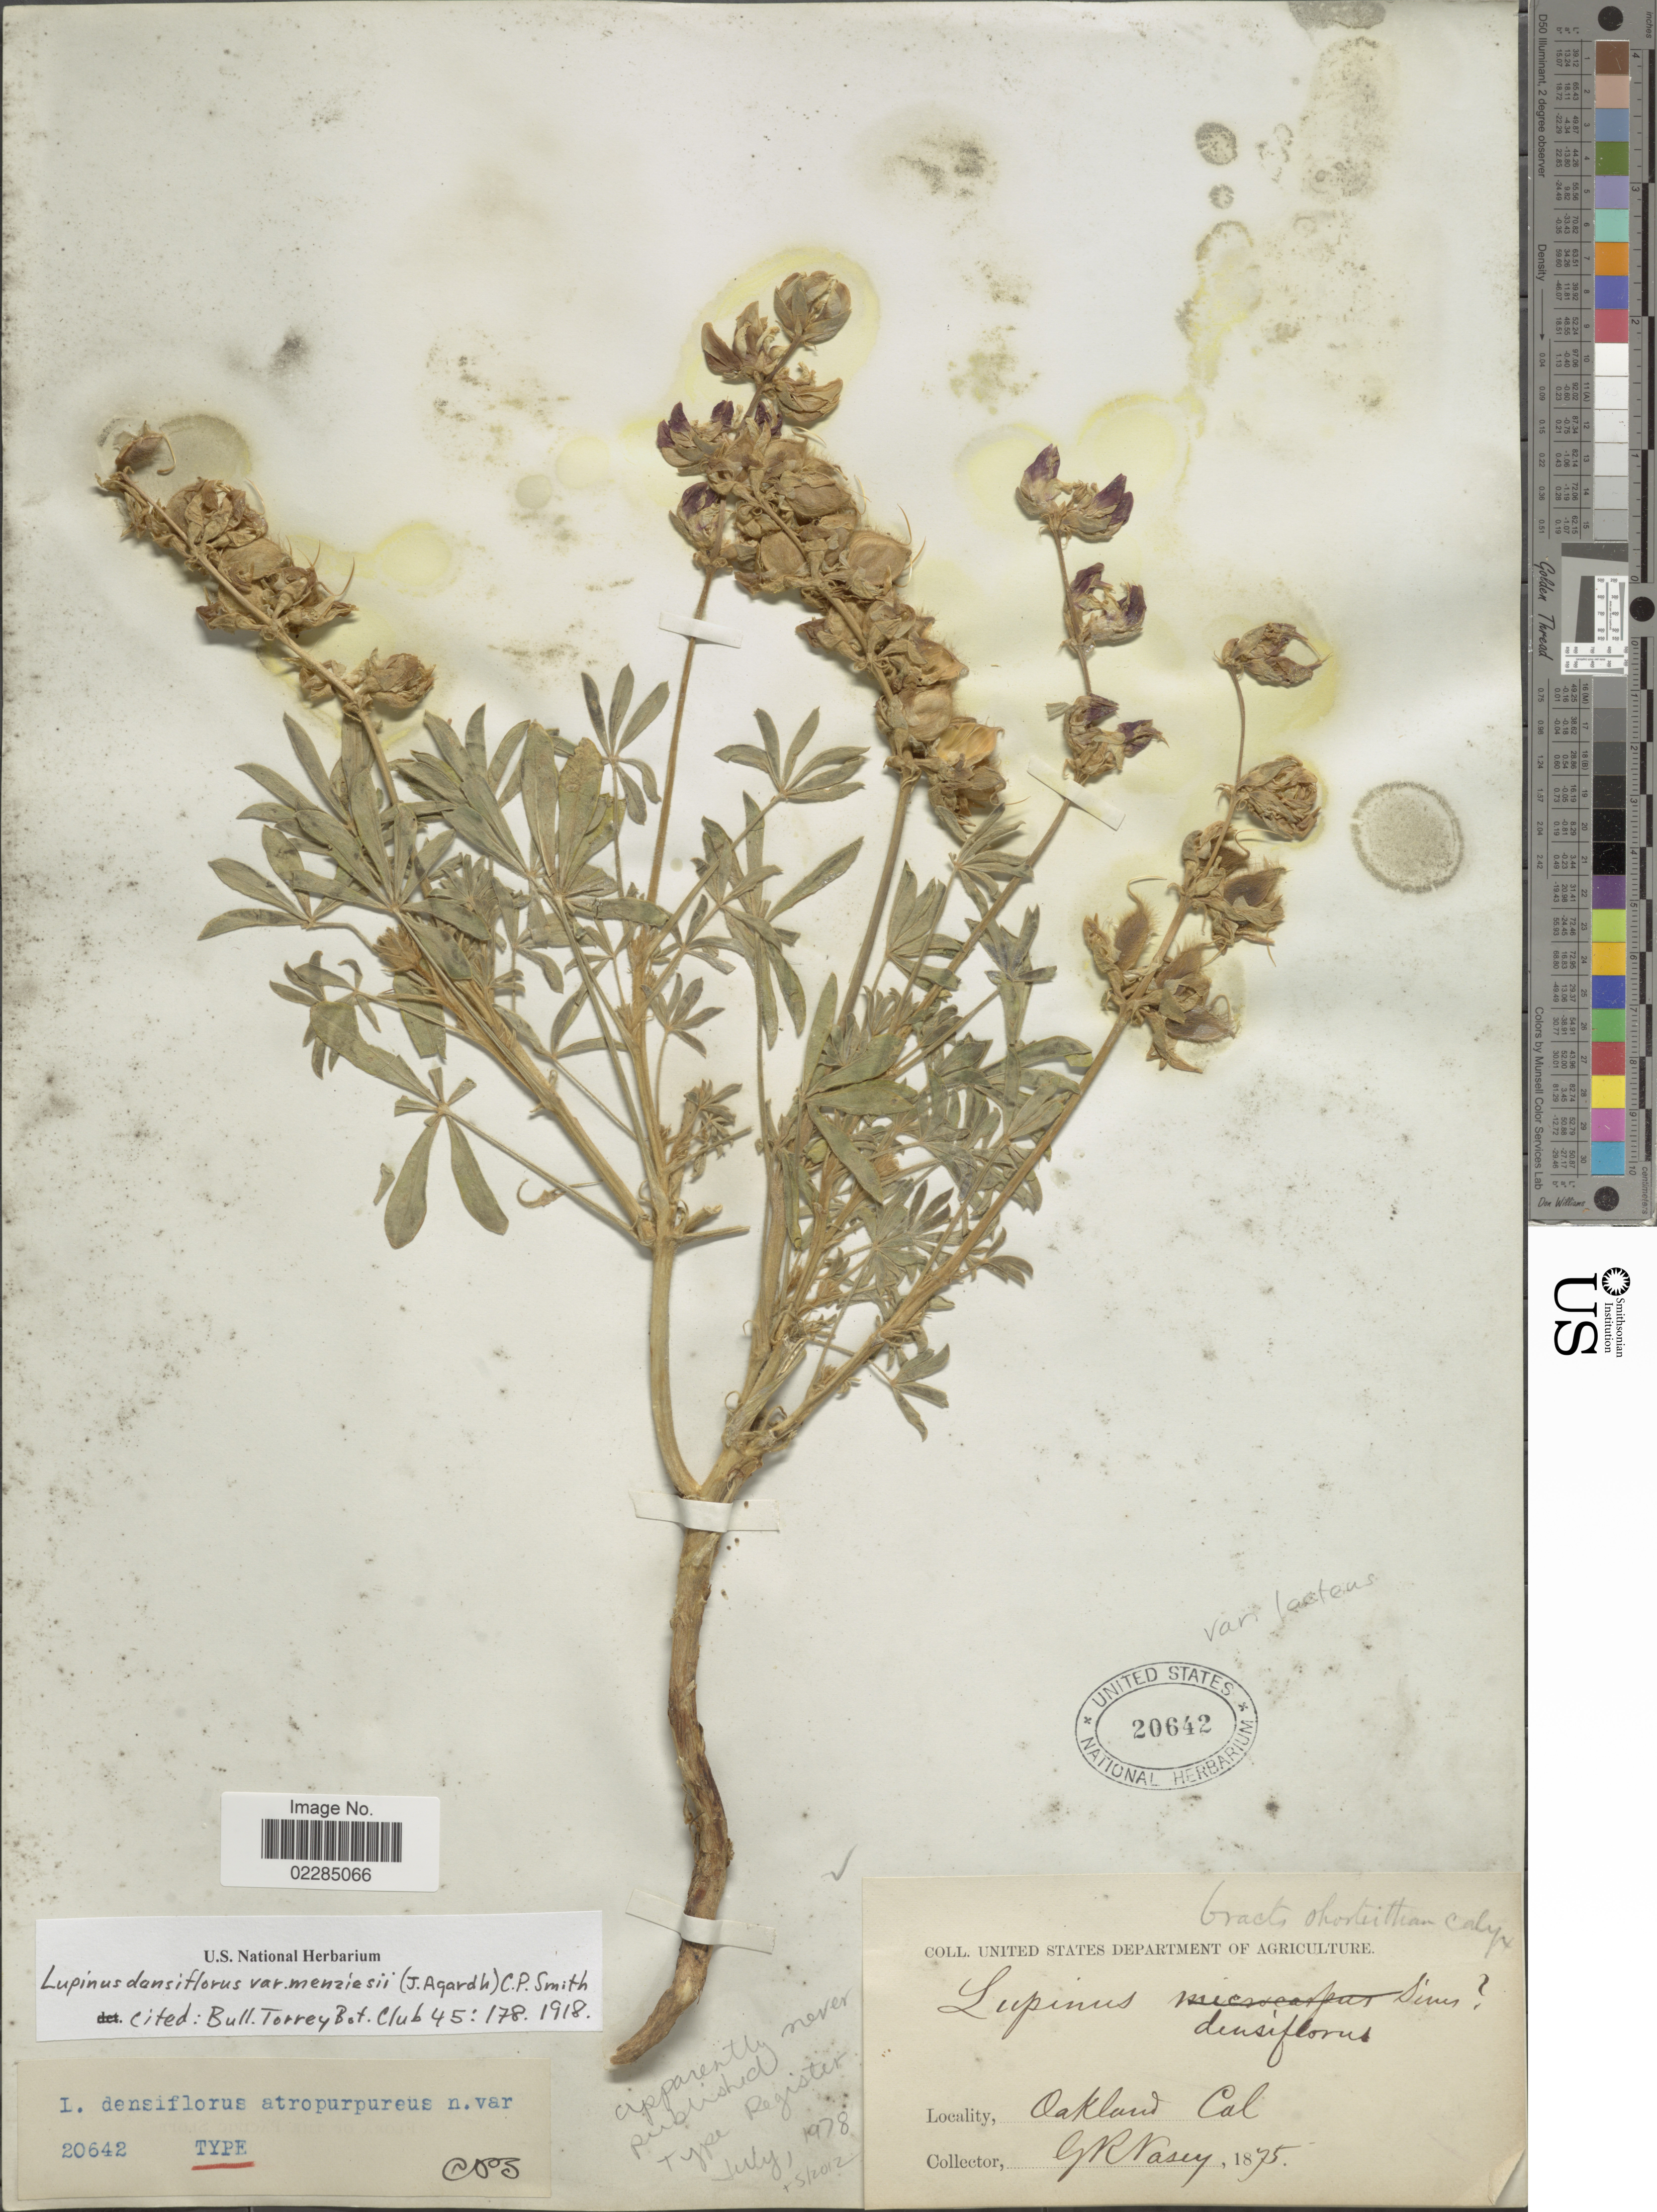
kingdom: Plantae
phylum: Tracheophyta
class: Magnoliopsida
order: Fabales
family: Fabaceae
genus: Lupinus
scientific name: Lupinus densiflorus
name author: Benth.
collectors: G. R. Vasey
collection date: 1875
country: United States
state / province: California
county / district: Alameda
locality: Oakland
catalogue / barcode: US 20642